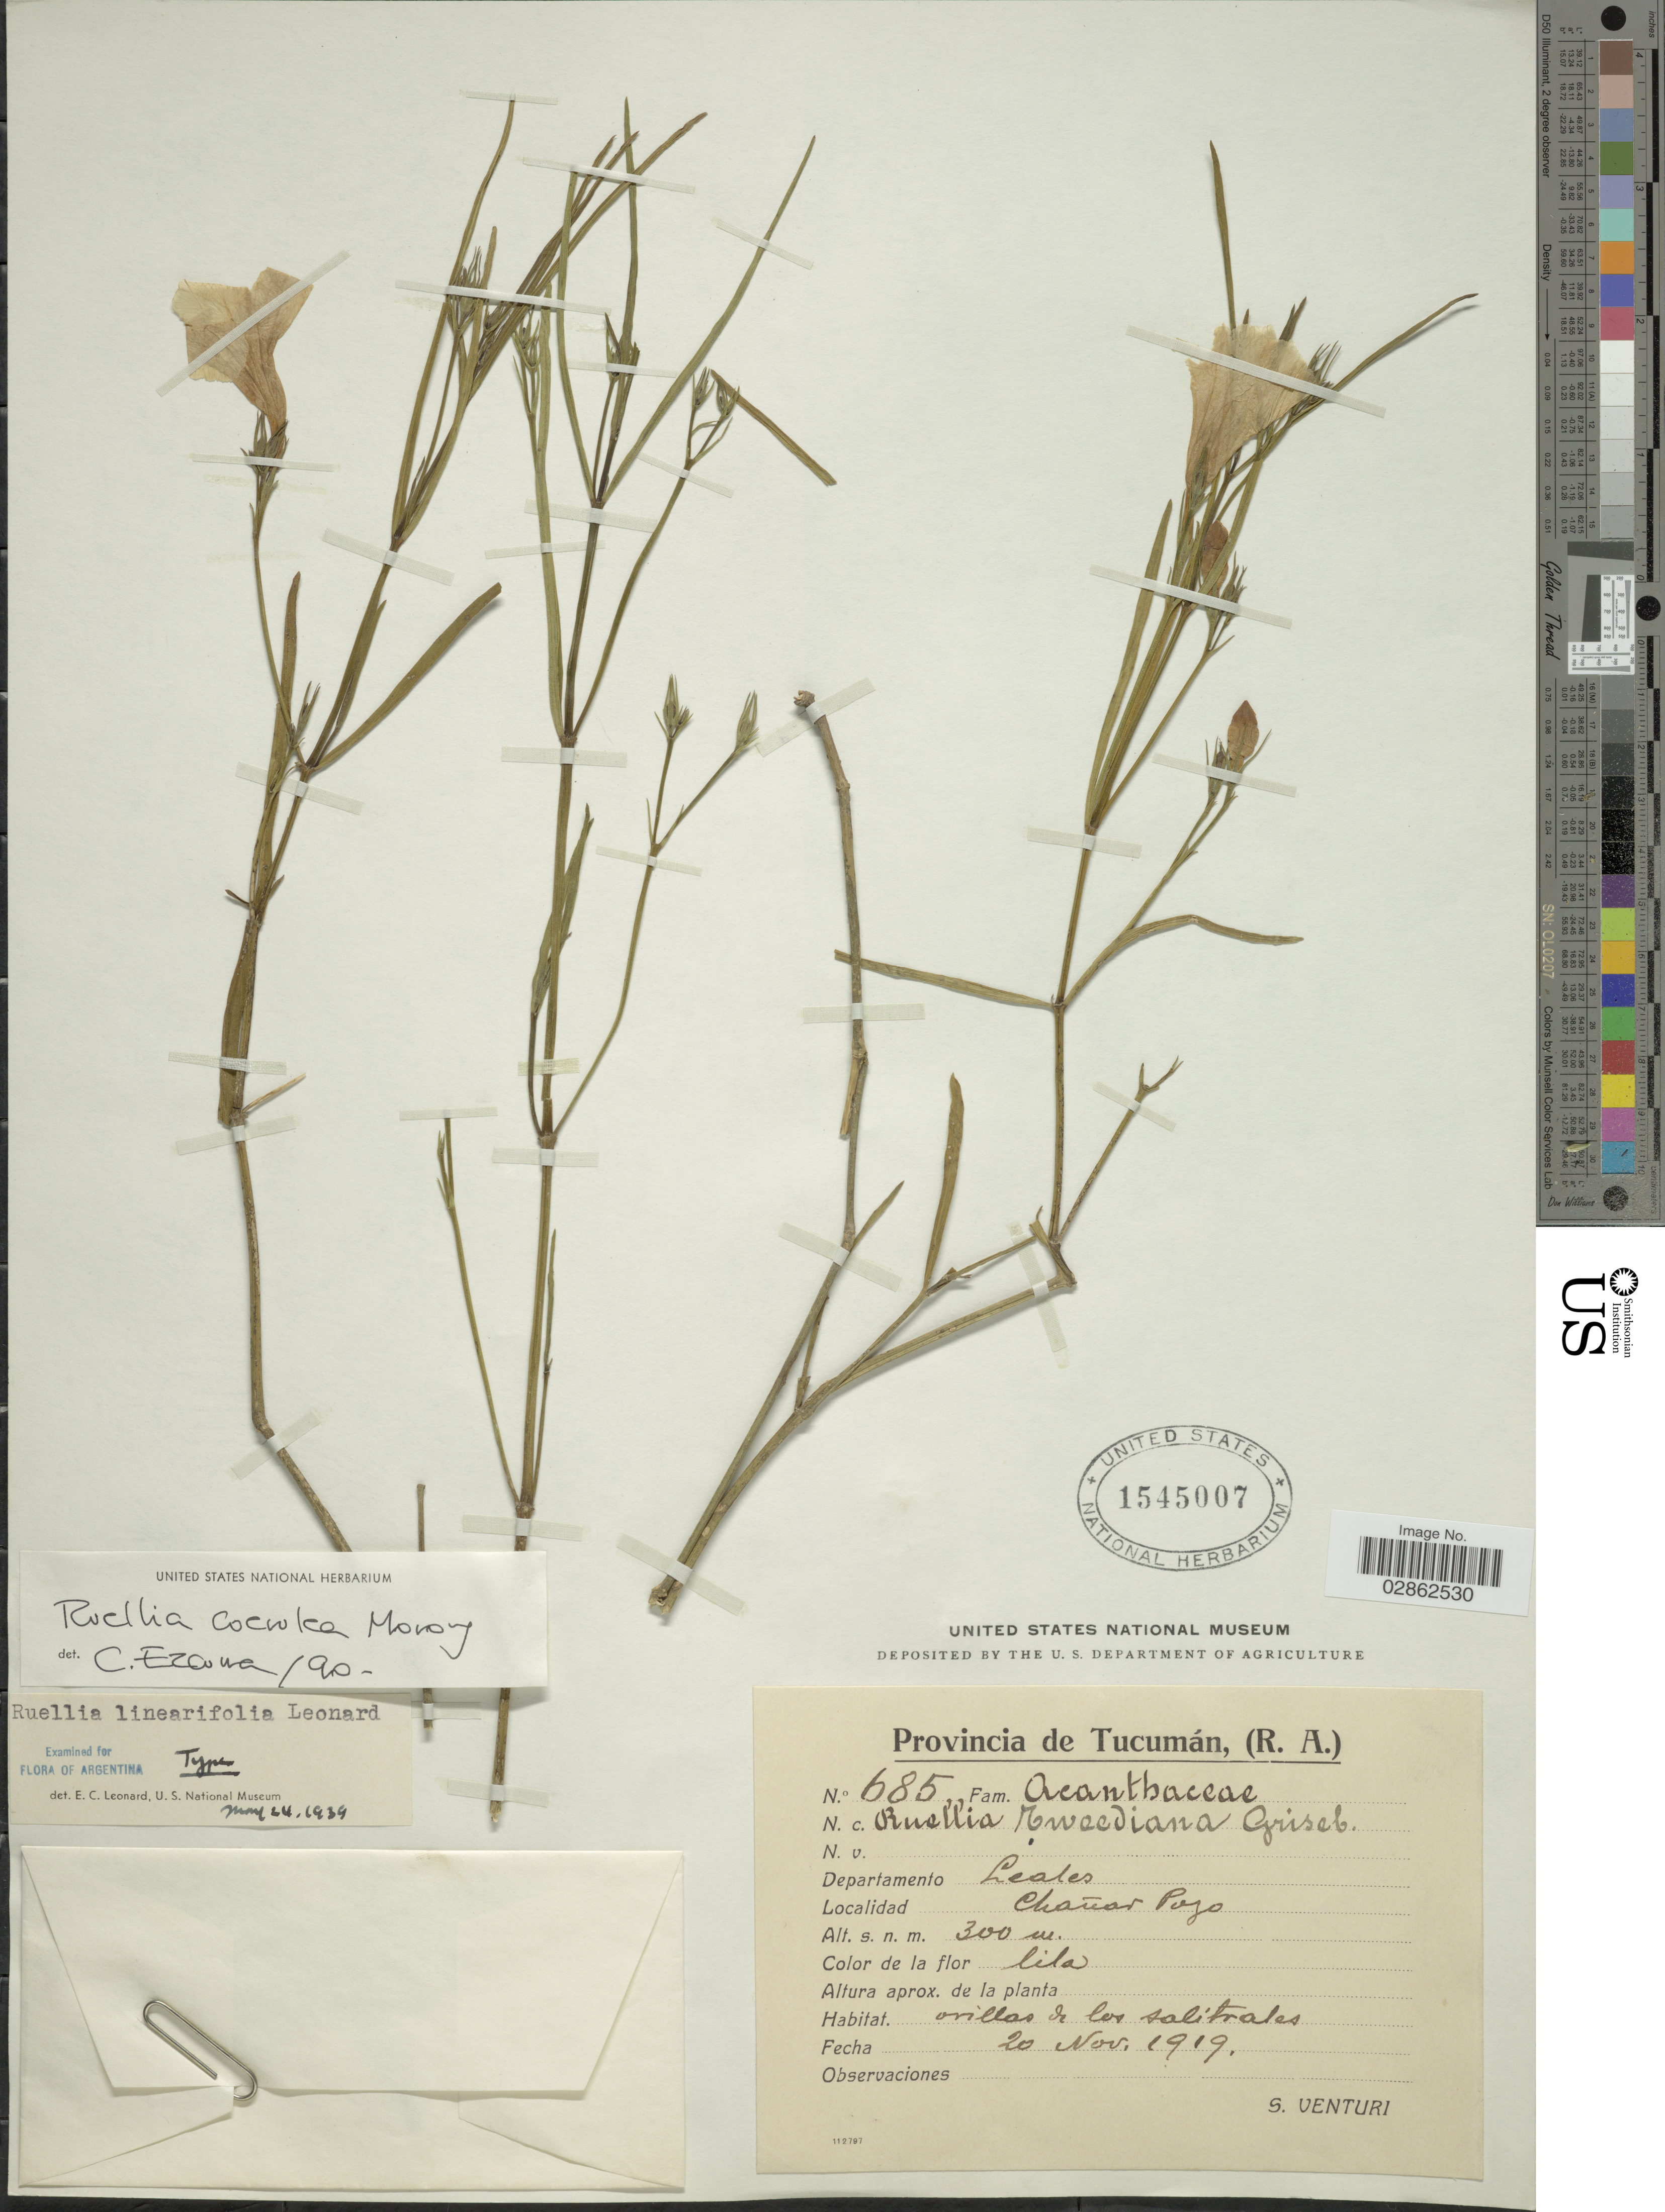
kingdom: Plantae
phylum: Tracheophyta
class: Magnoliopsida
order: Lamiales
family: Acanthaceae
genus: Ruellia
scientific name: Ruellia coerulea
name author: Morong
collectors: S. Venturi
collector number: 685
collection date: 1919-11-20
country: Argentina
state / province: Tucuman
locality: Leales. Chañar Pozo.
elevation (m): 300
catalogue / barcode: US 1545007